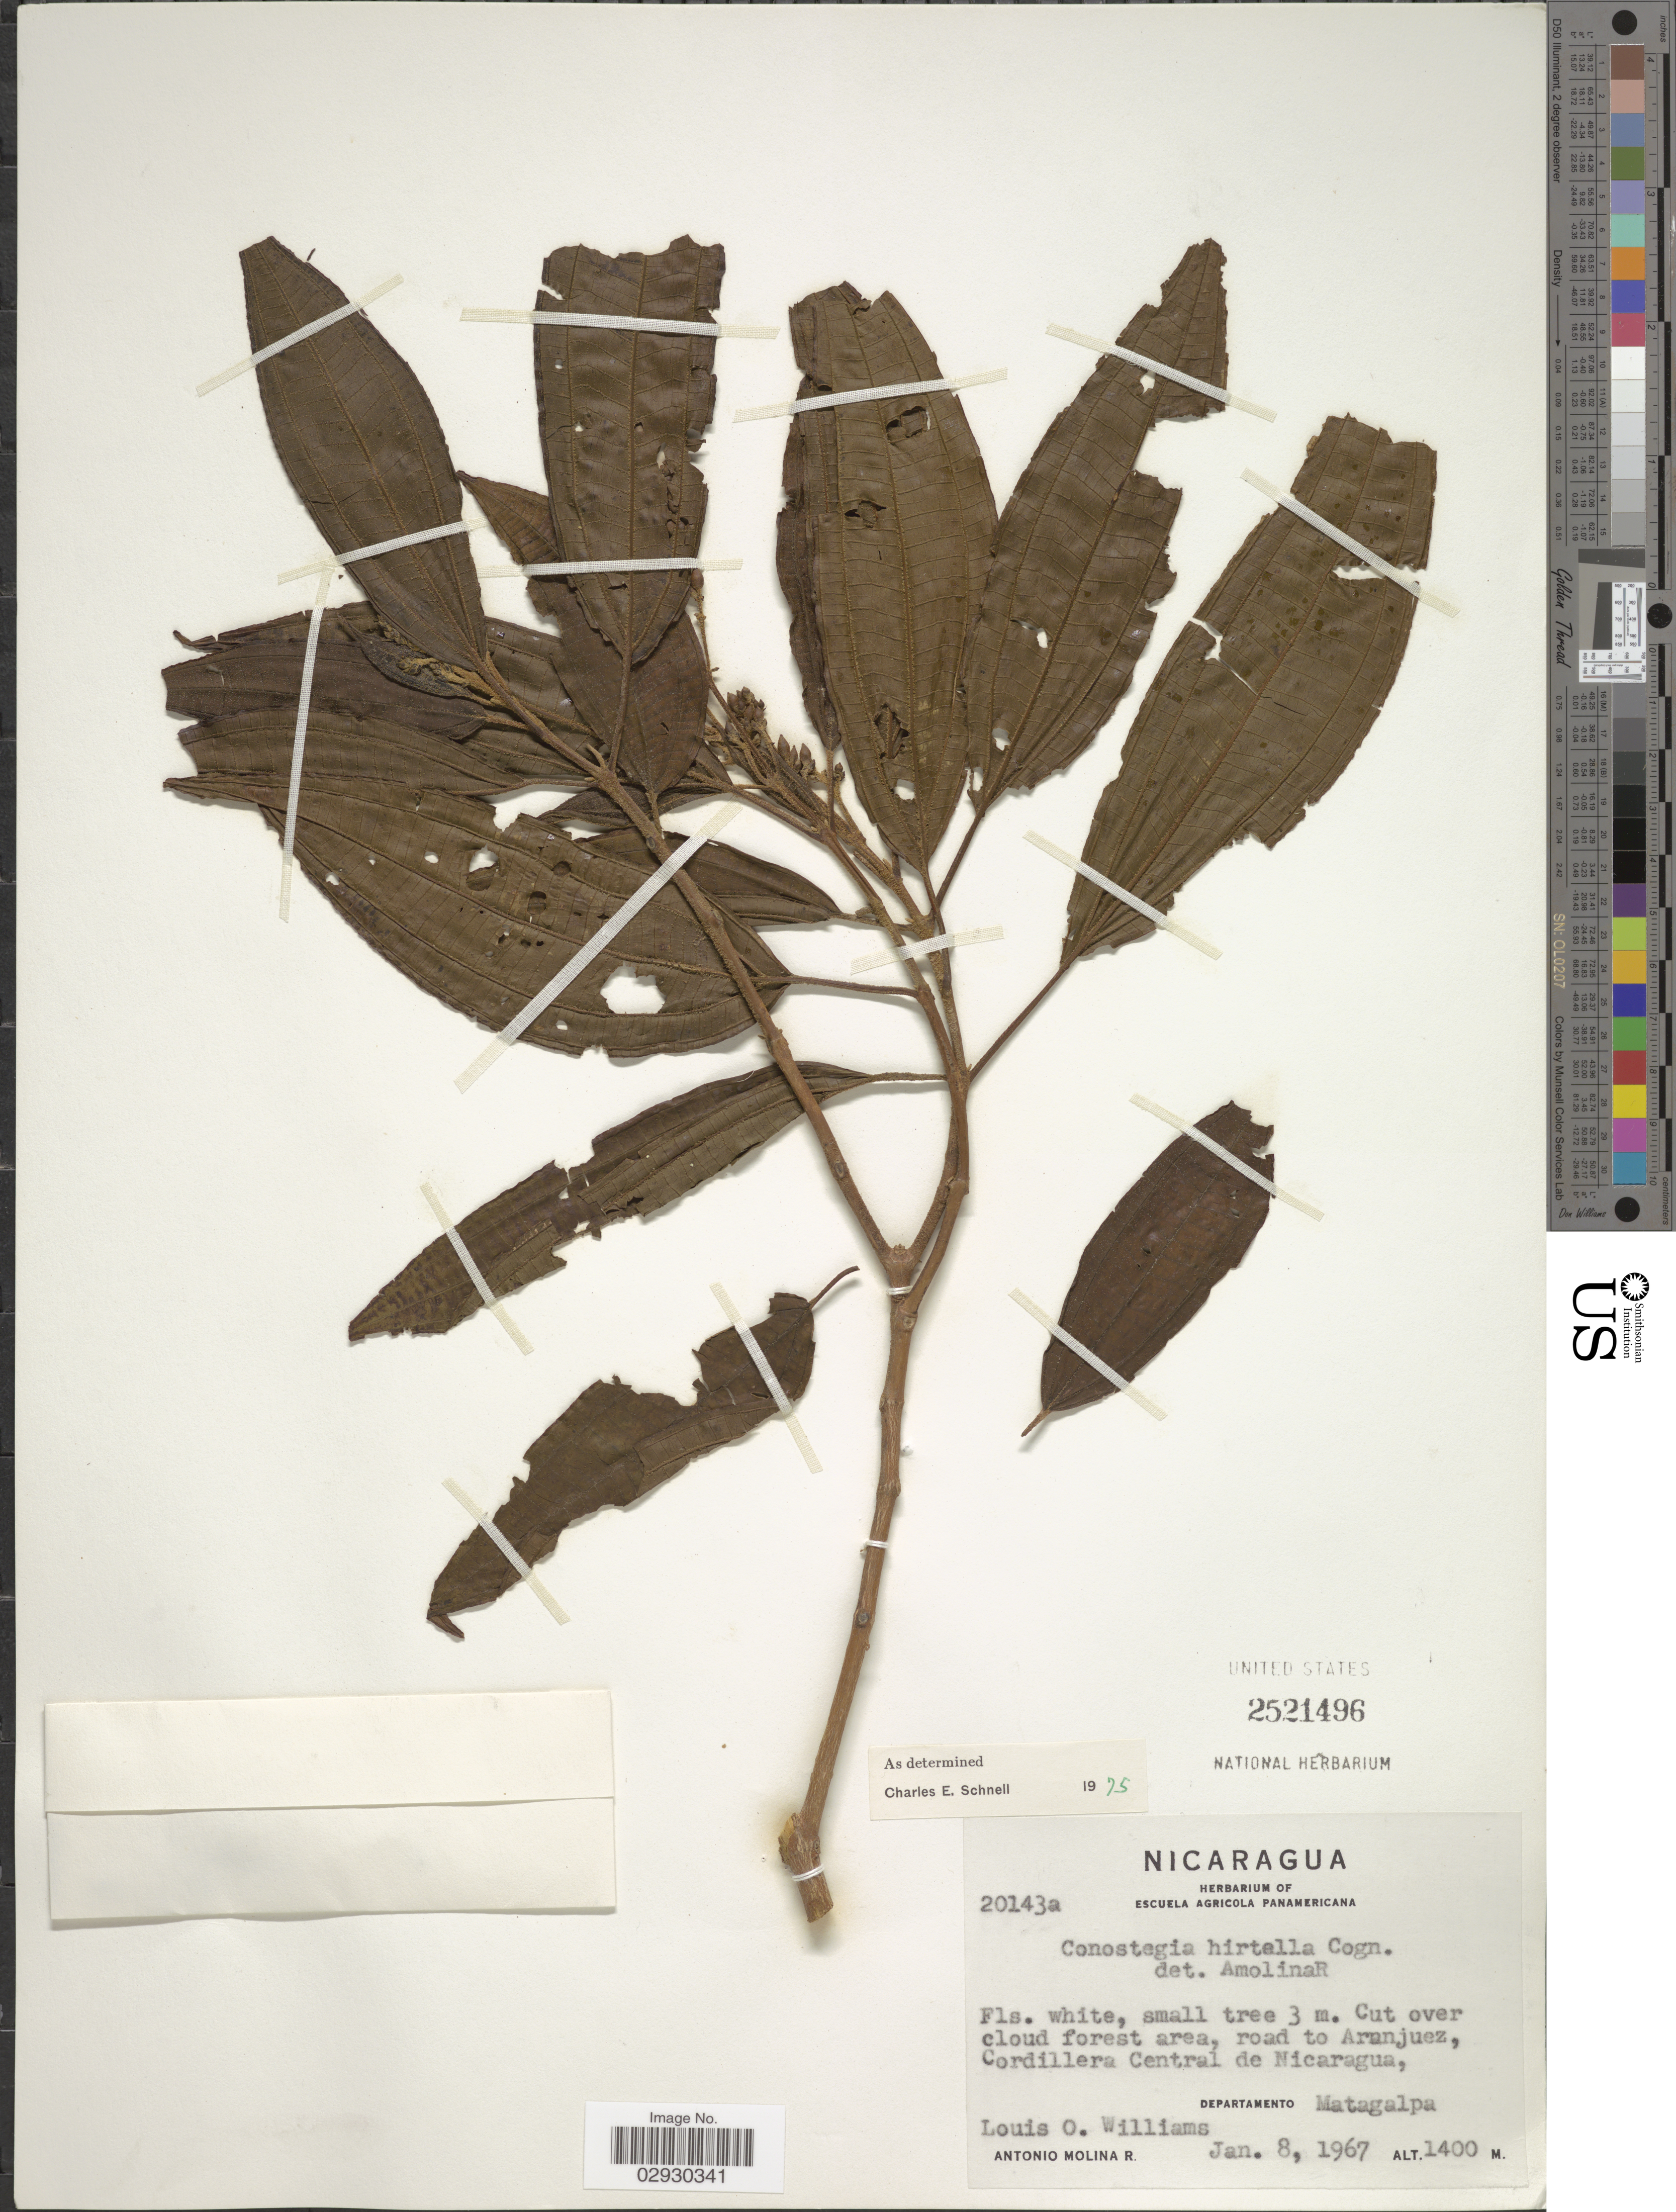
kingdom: Plantae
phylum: Tracheophyta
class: Magnoliopsida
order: Myrtales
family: Melastomataceae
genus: Conostegia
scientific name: Conostegia hirtella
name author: Cogn. in Donn. Sm.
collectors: L. O. Williams & A. Molina R.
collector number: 20143a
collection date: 1967-01-08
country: Nicaragua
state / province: Matagalpa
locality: Cut over cloud forest area, road to Aranjuez, Cordillera Central de Nicaragua, Departamento Matagalpa.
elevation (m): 1400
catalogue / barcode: US 2521496